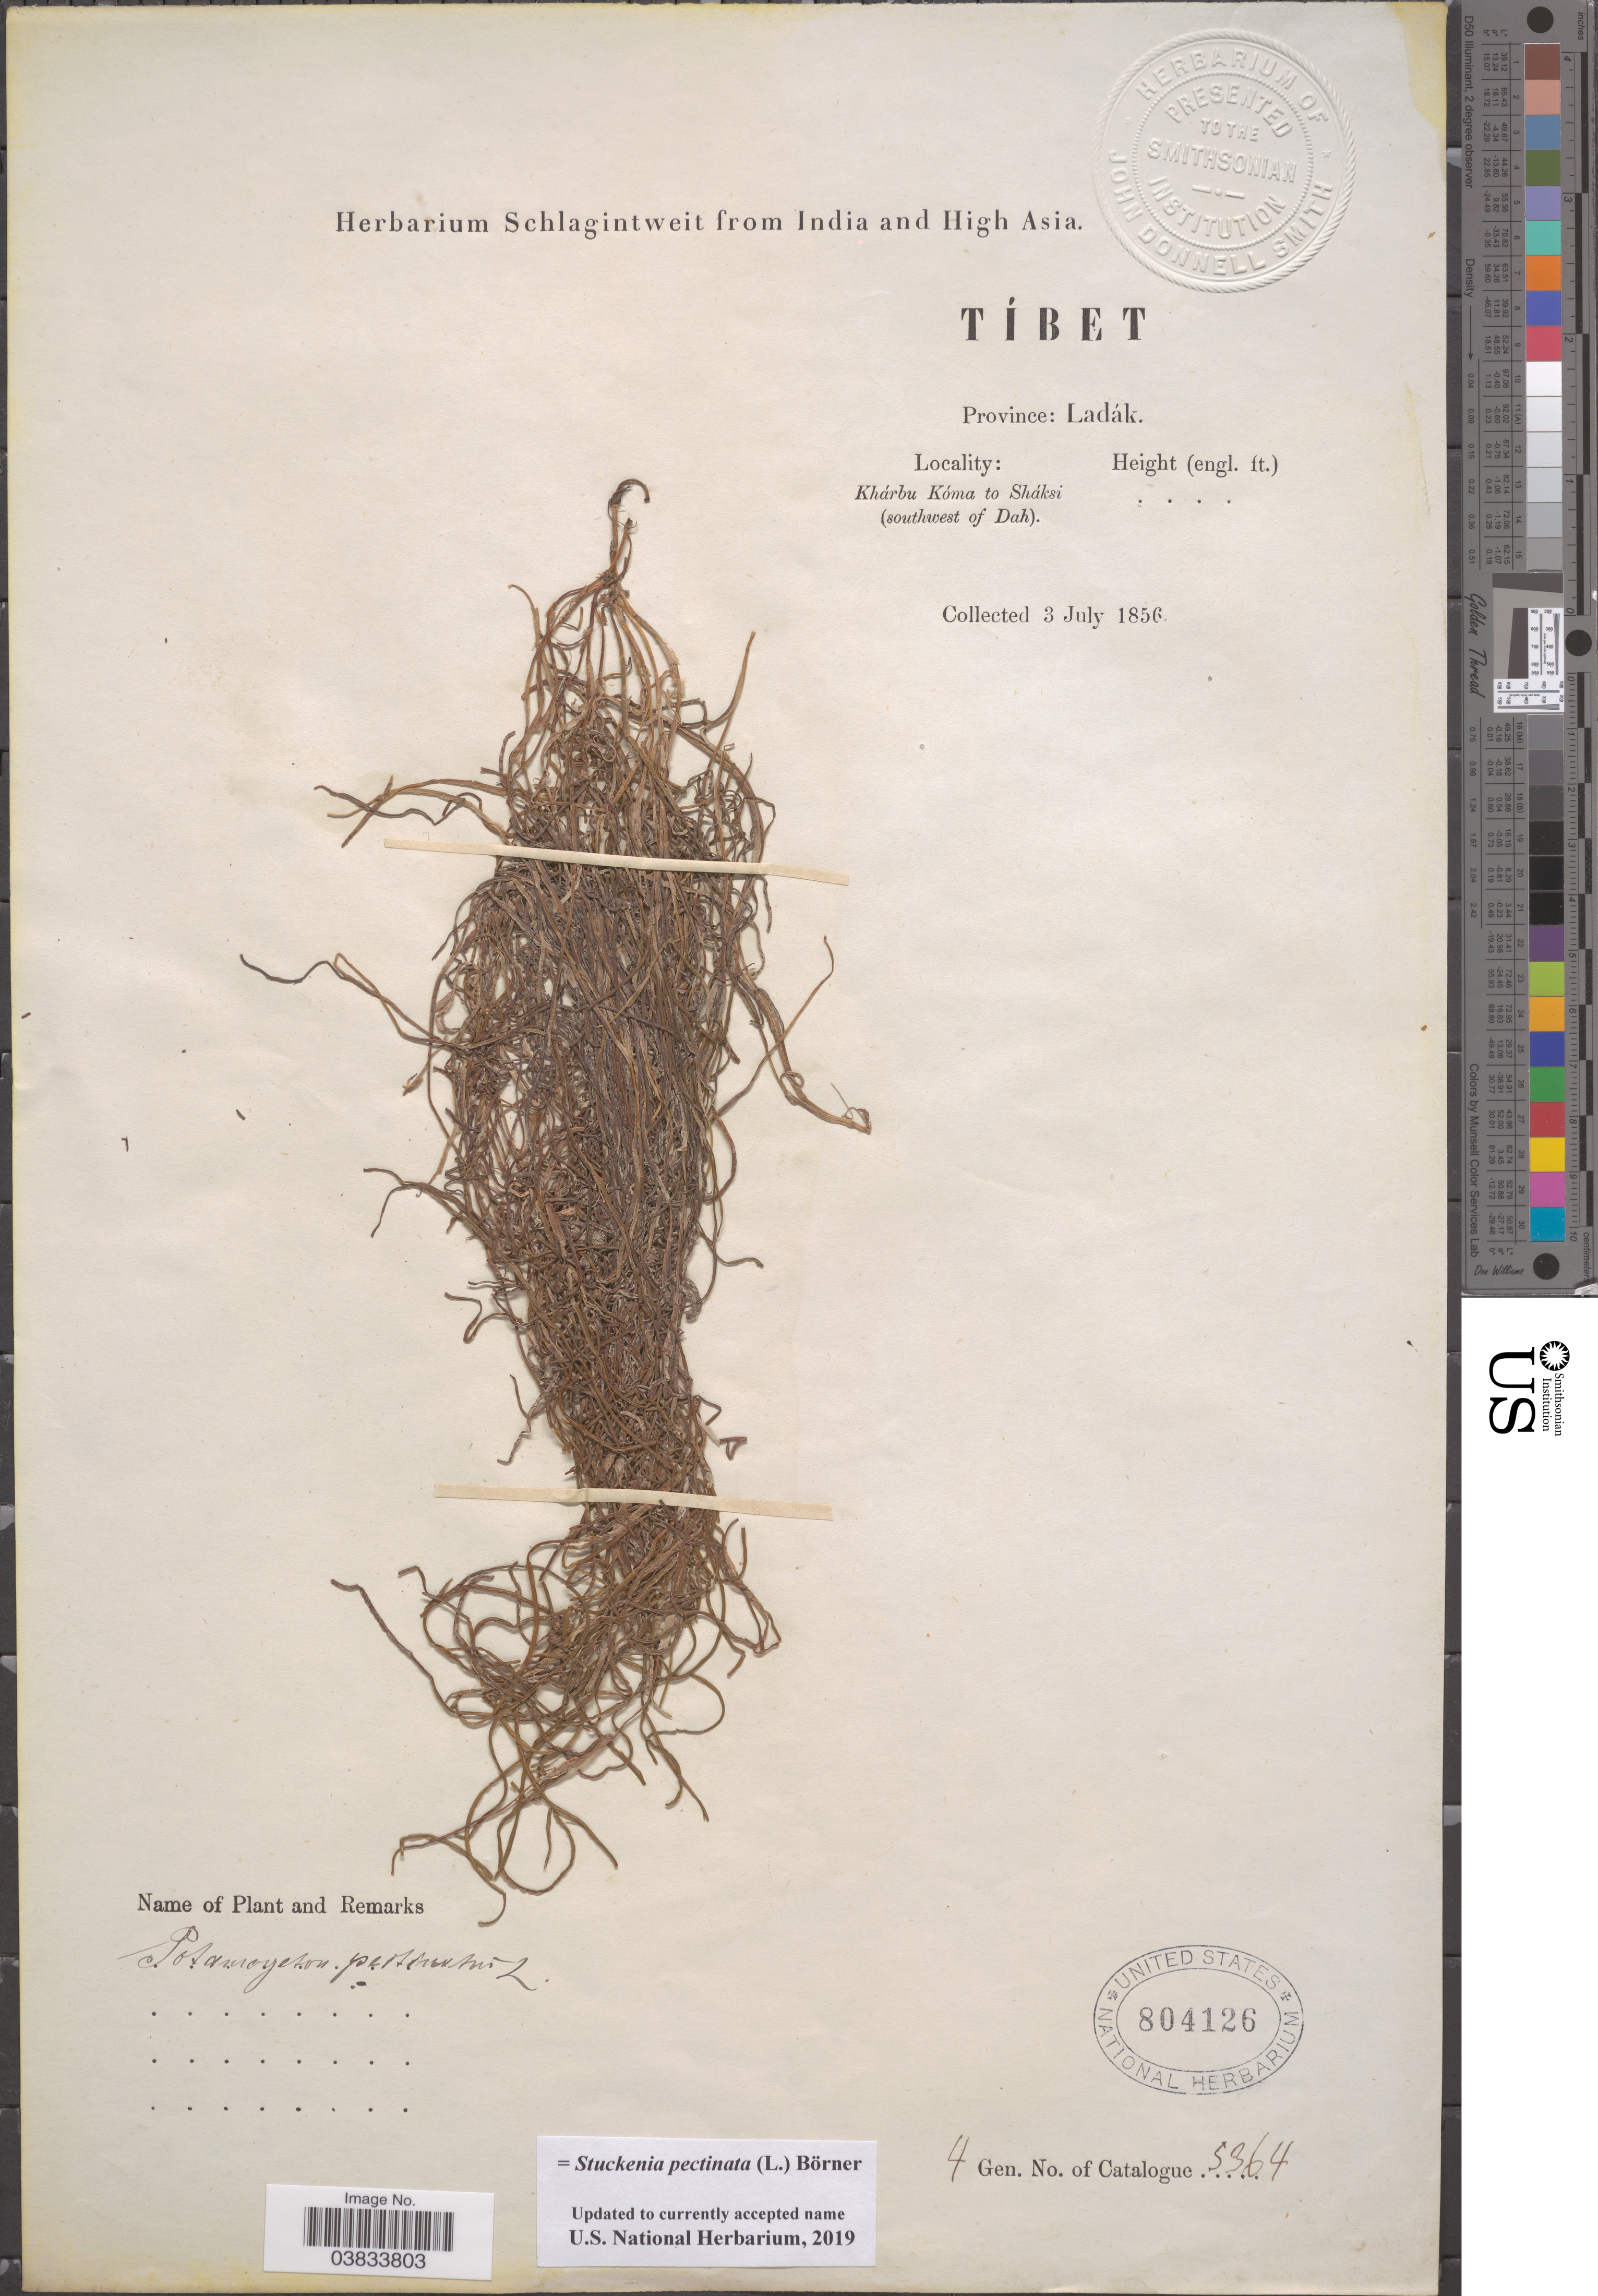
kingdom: Plantae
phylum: Tracheophyta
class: Liliopsida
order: Alismatales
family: Potamogetonaceae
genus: Stuckenia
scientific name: Stuckenia pectinata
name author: (L.) Börner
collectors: ex herb. Schlagintweit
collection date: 1856-07-03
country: India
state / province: Ladakh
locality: Tíbet. Province: Ladák. Khárbu Kóma to Sháksi (southwest of Dah).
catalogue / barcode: US 804126